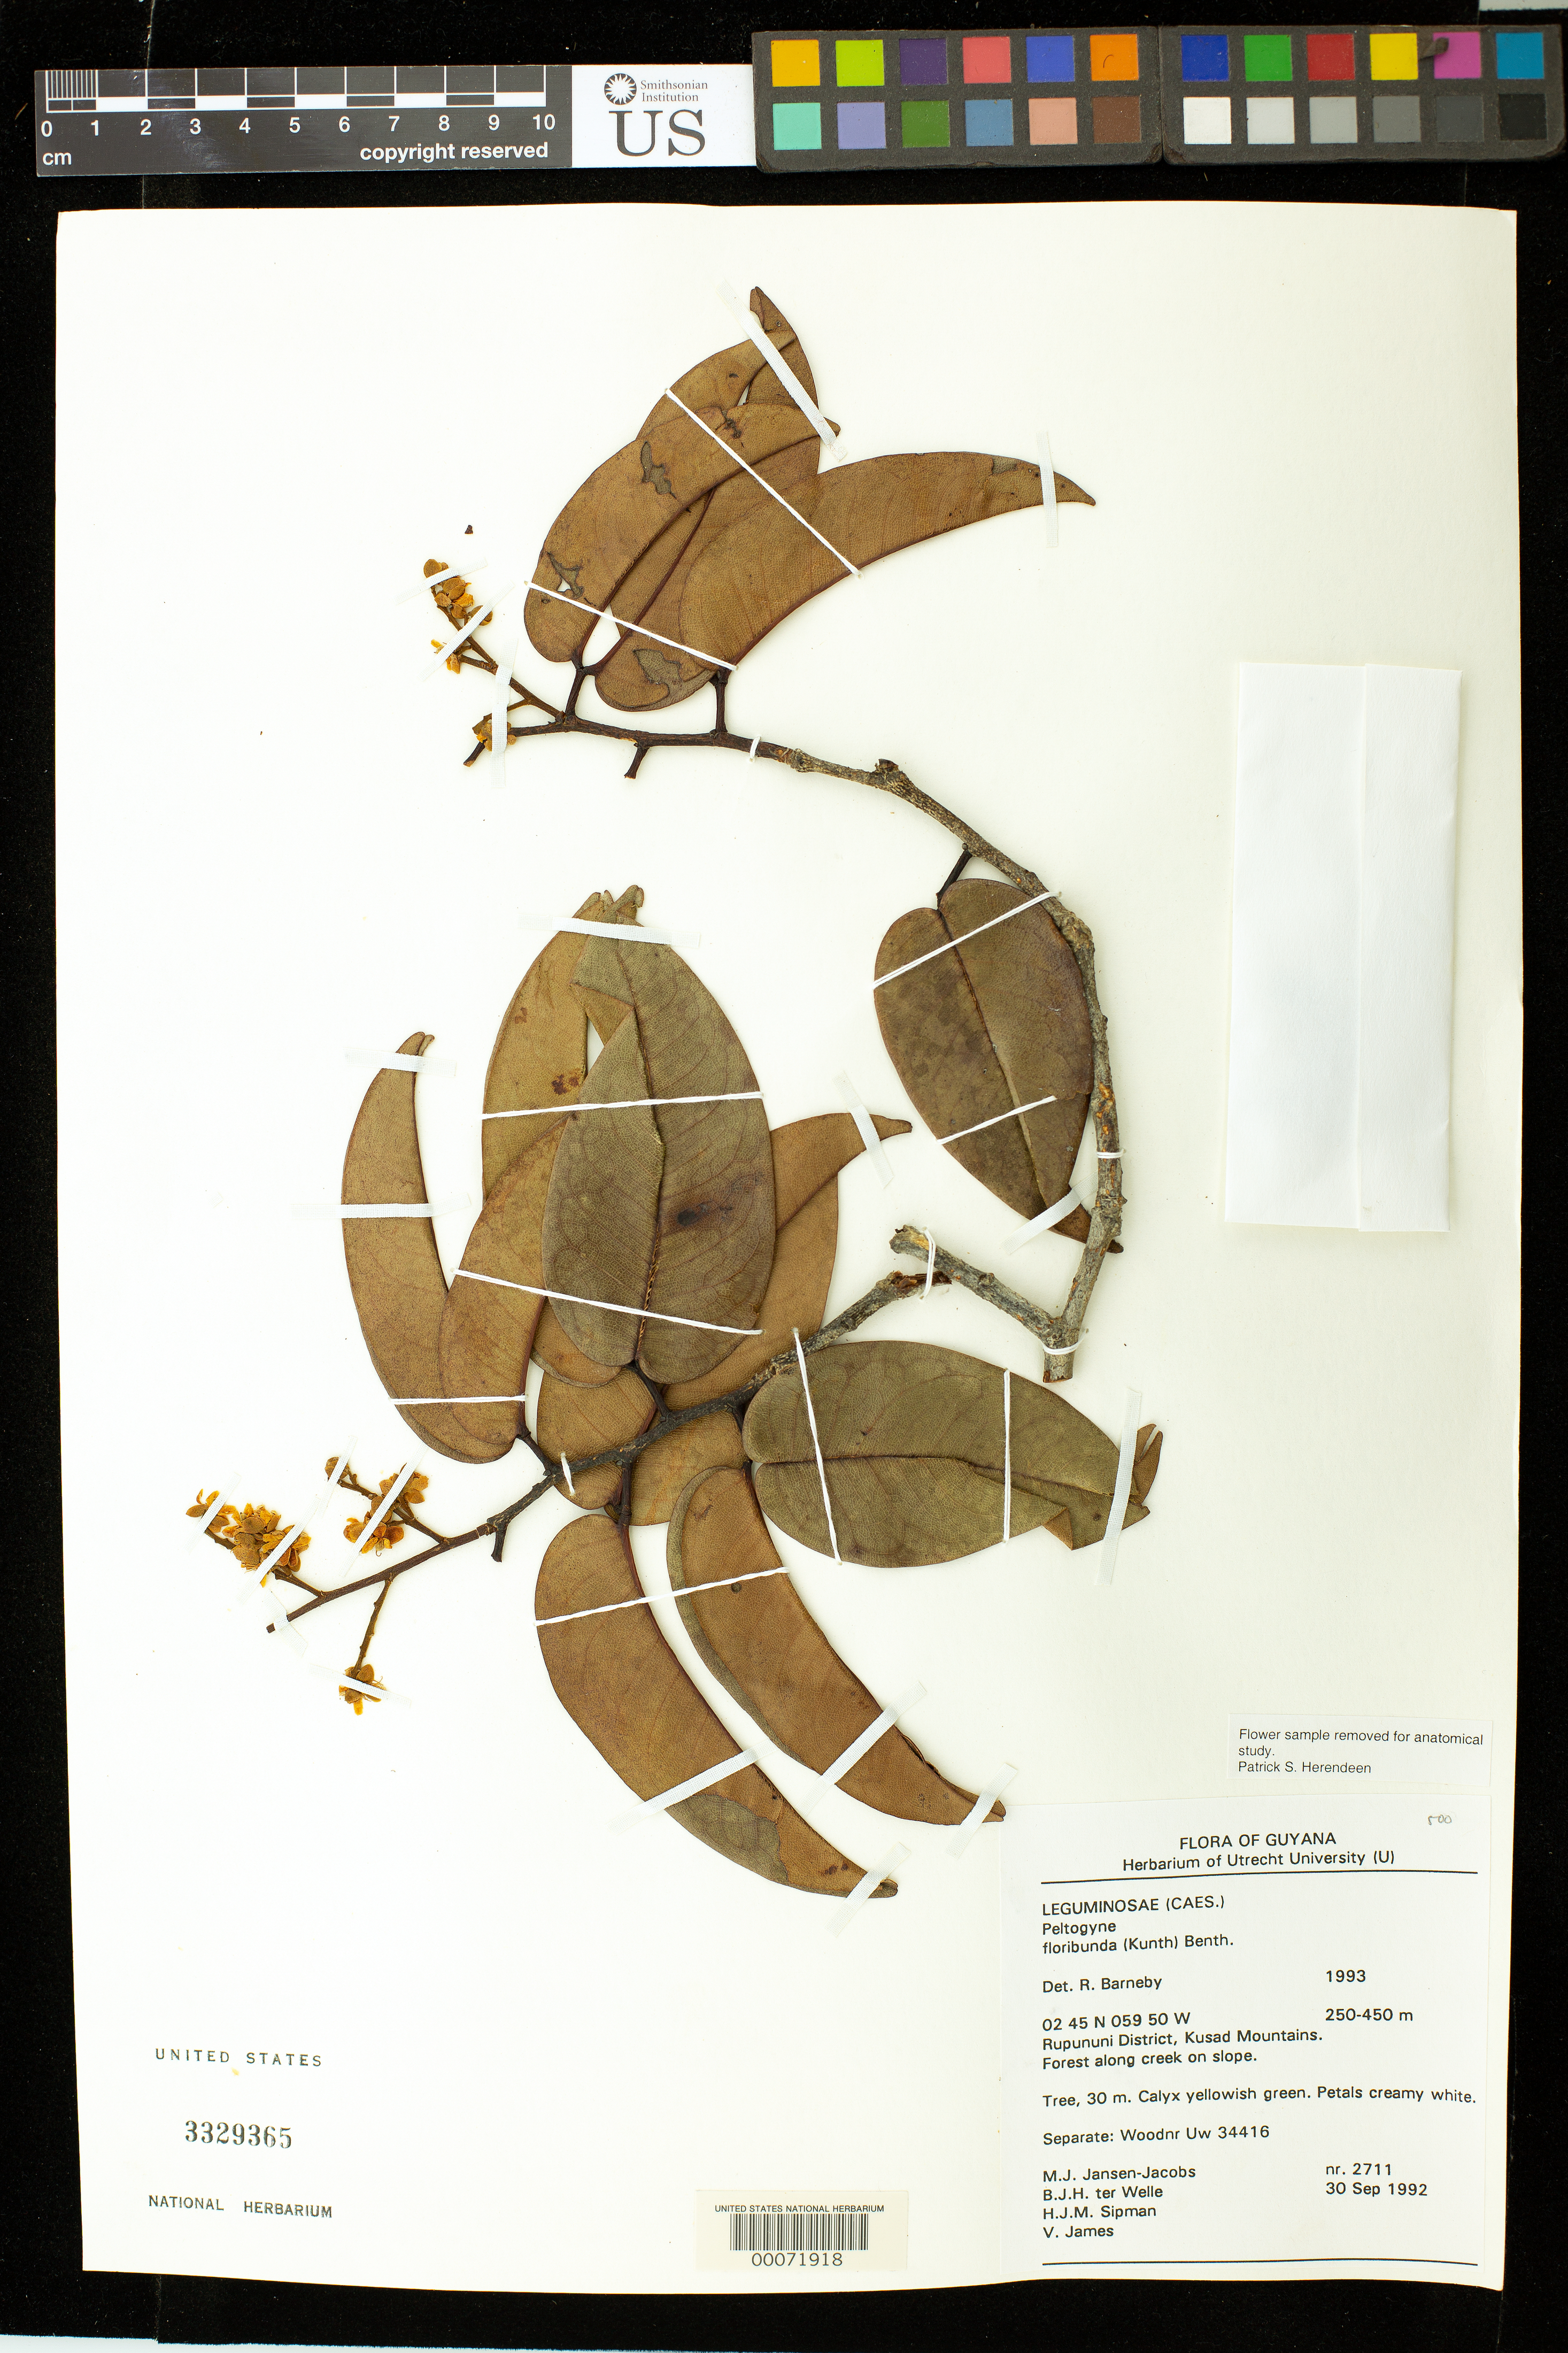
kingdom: Plantae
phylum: Tracheophyta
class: Magnoliopsida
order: Fabales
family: Fabaceae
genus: Peltogyne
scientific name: Peltogyne floribunda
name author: (Kunth) Pittier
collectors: M. J. Jansen-Jacobs, B. Welle, H. J. M. Sipman & V. James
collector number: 2711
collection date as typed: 30 Sep 1992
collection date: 1992-09-30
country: Guyana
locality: Rupununi dist., kusad mountaiins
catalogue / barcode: US 3329365